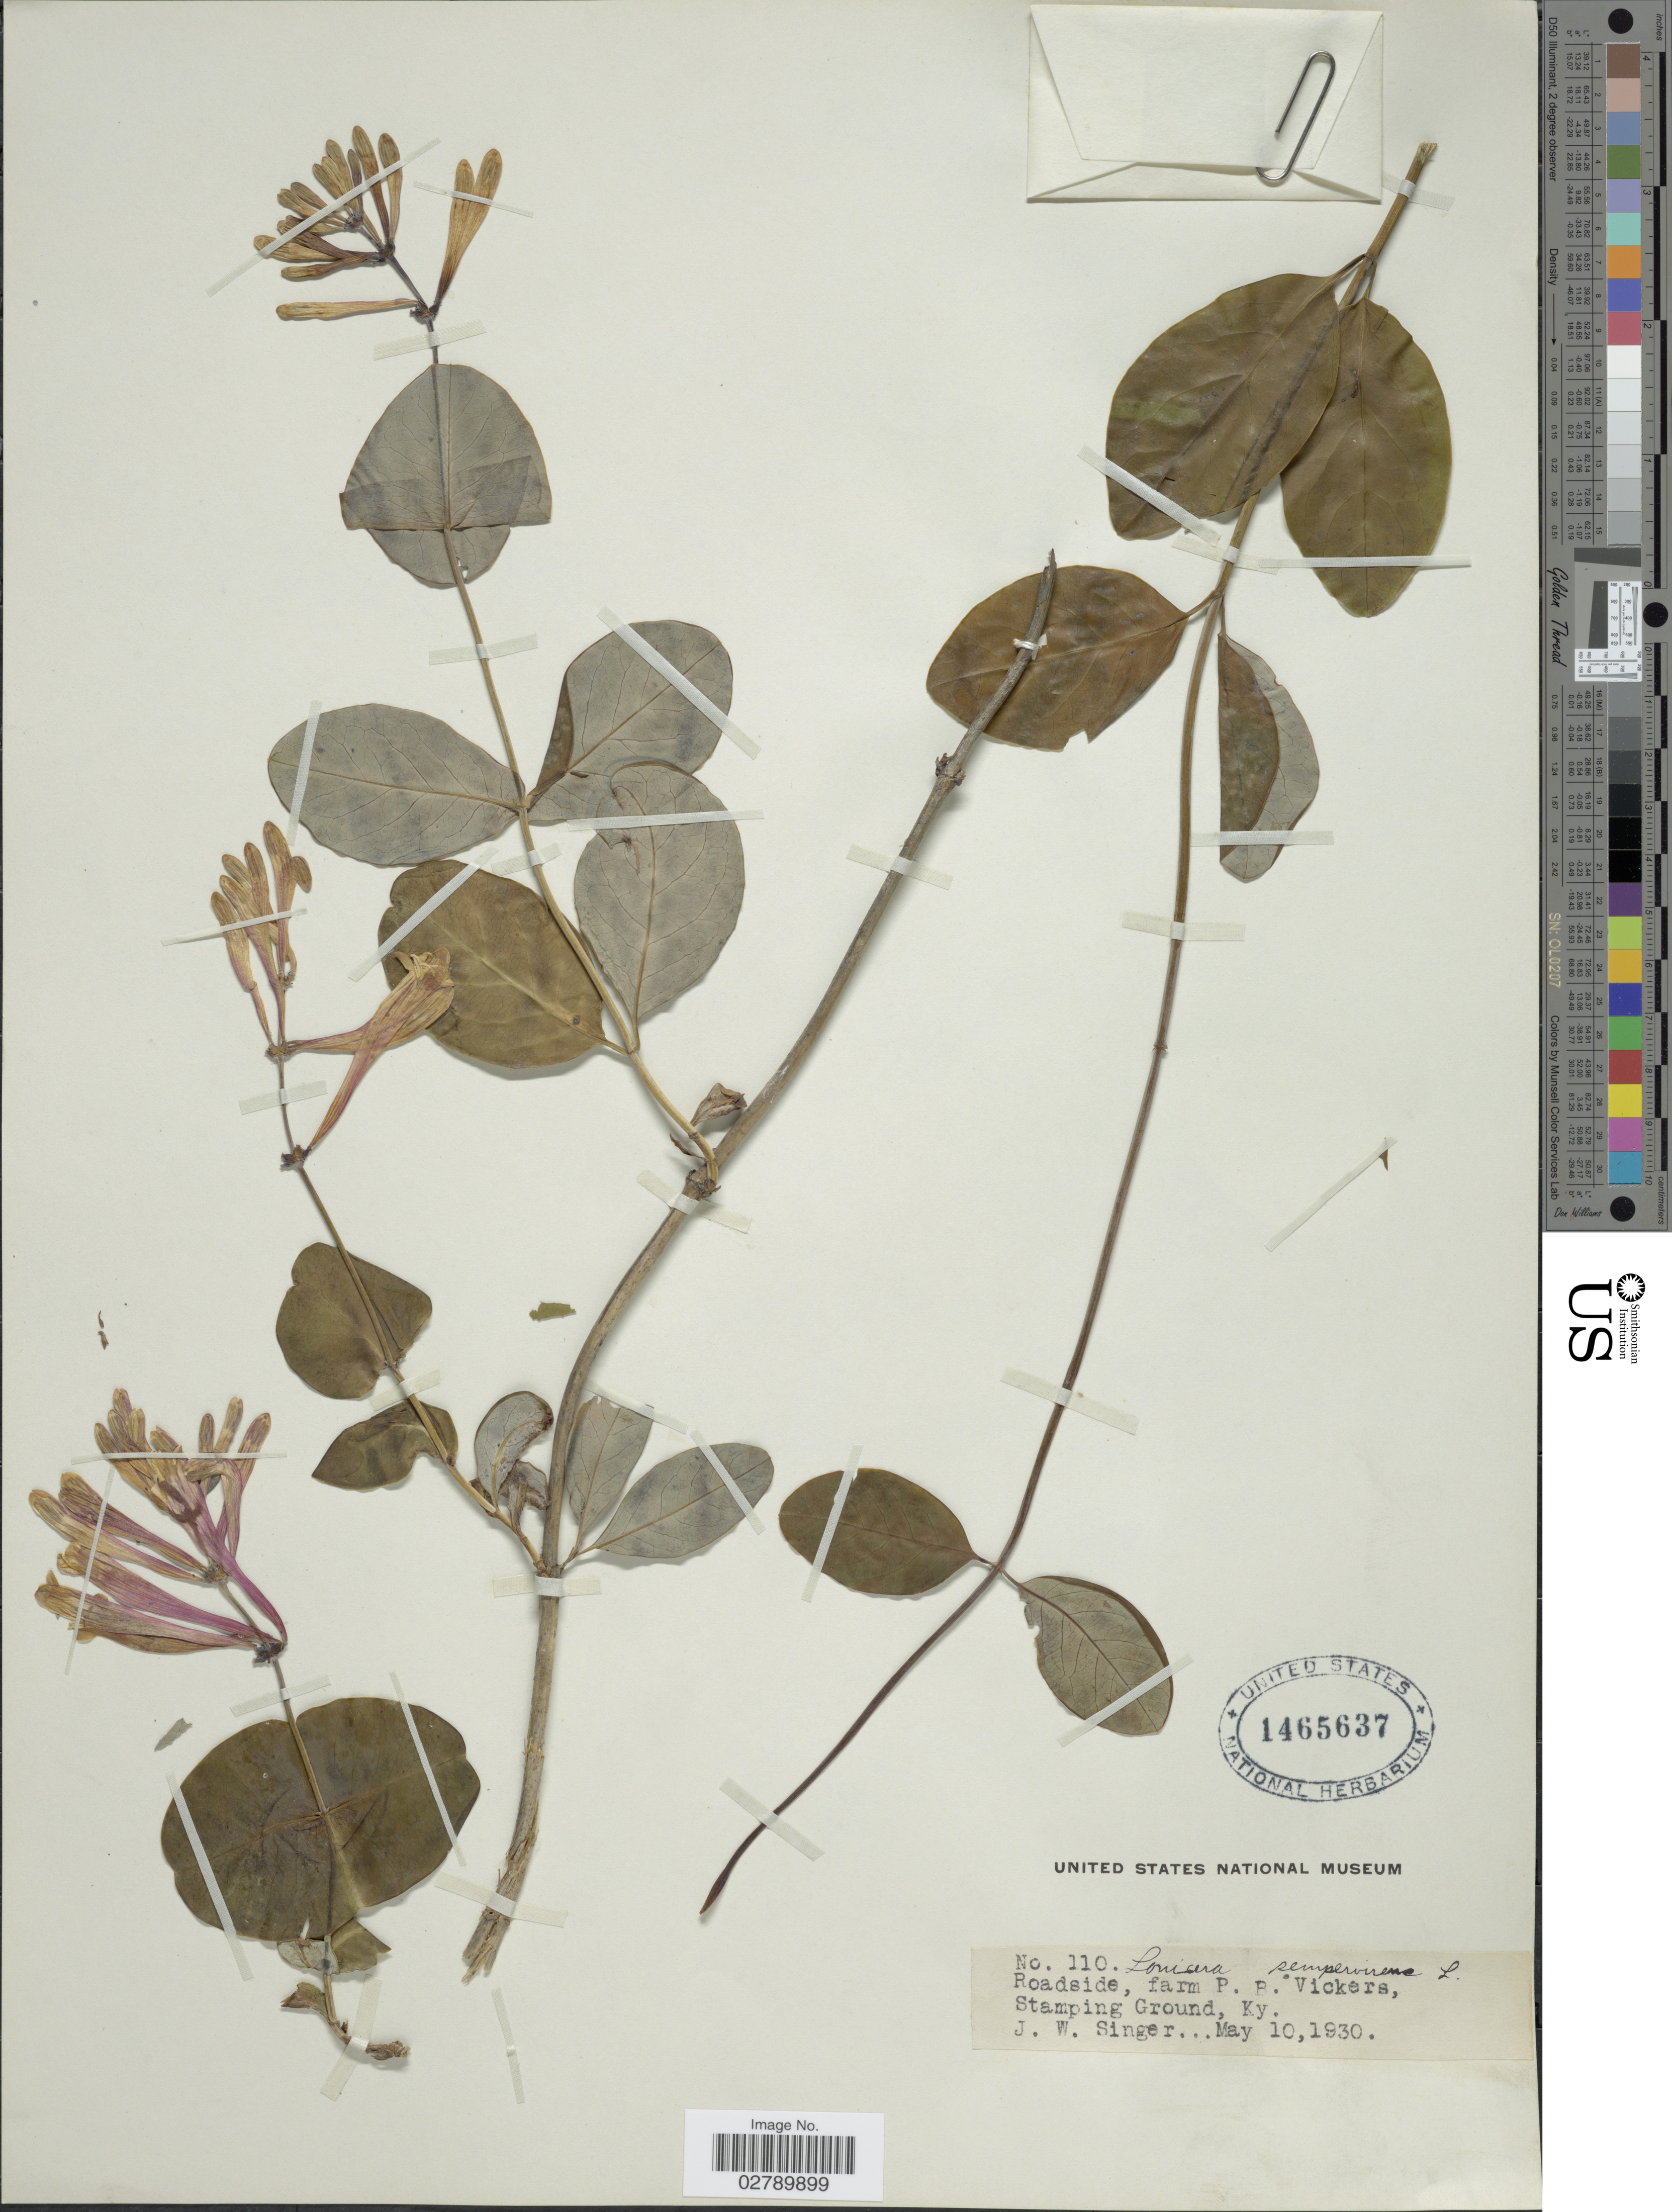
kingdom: Plantae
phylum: Tracheophyta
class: Magnoliopsida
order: Dipsacales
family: Caprifoliaceae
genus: Lonicera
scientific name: Lonicera sempervirens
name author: L.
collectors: J. EW. Singer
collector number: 110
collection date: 1930-05-10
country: United States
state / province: Kentucky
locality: Roadside, farm P. B. Vickers, Stamping Ground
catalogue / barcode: US 1465637